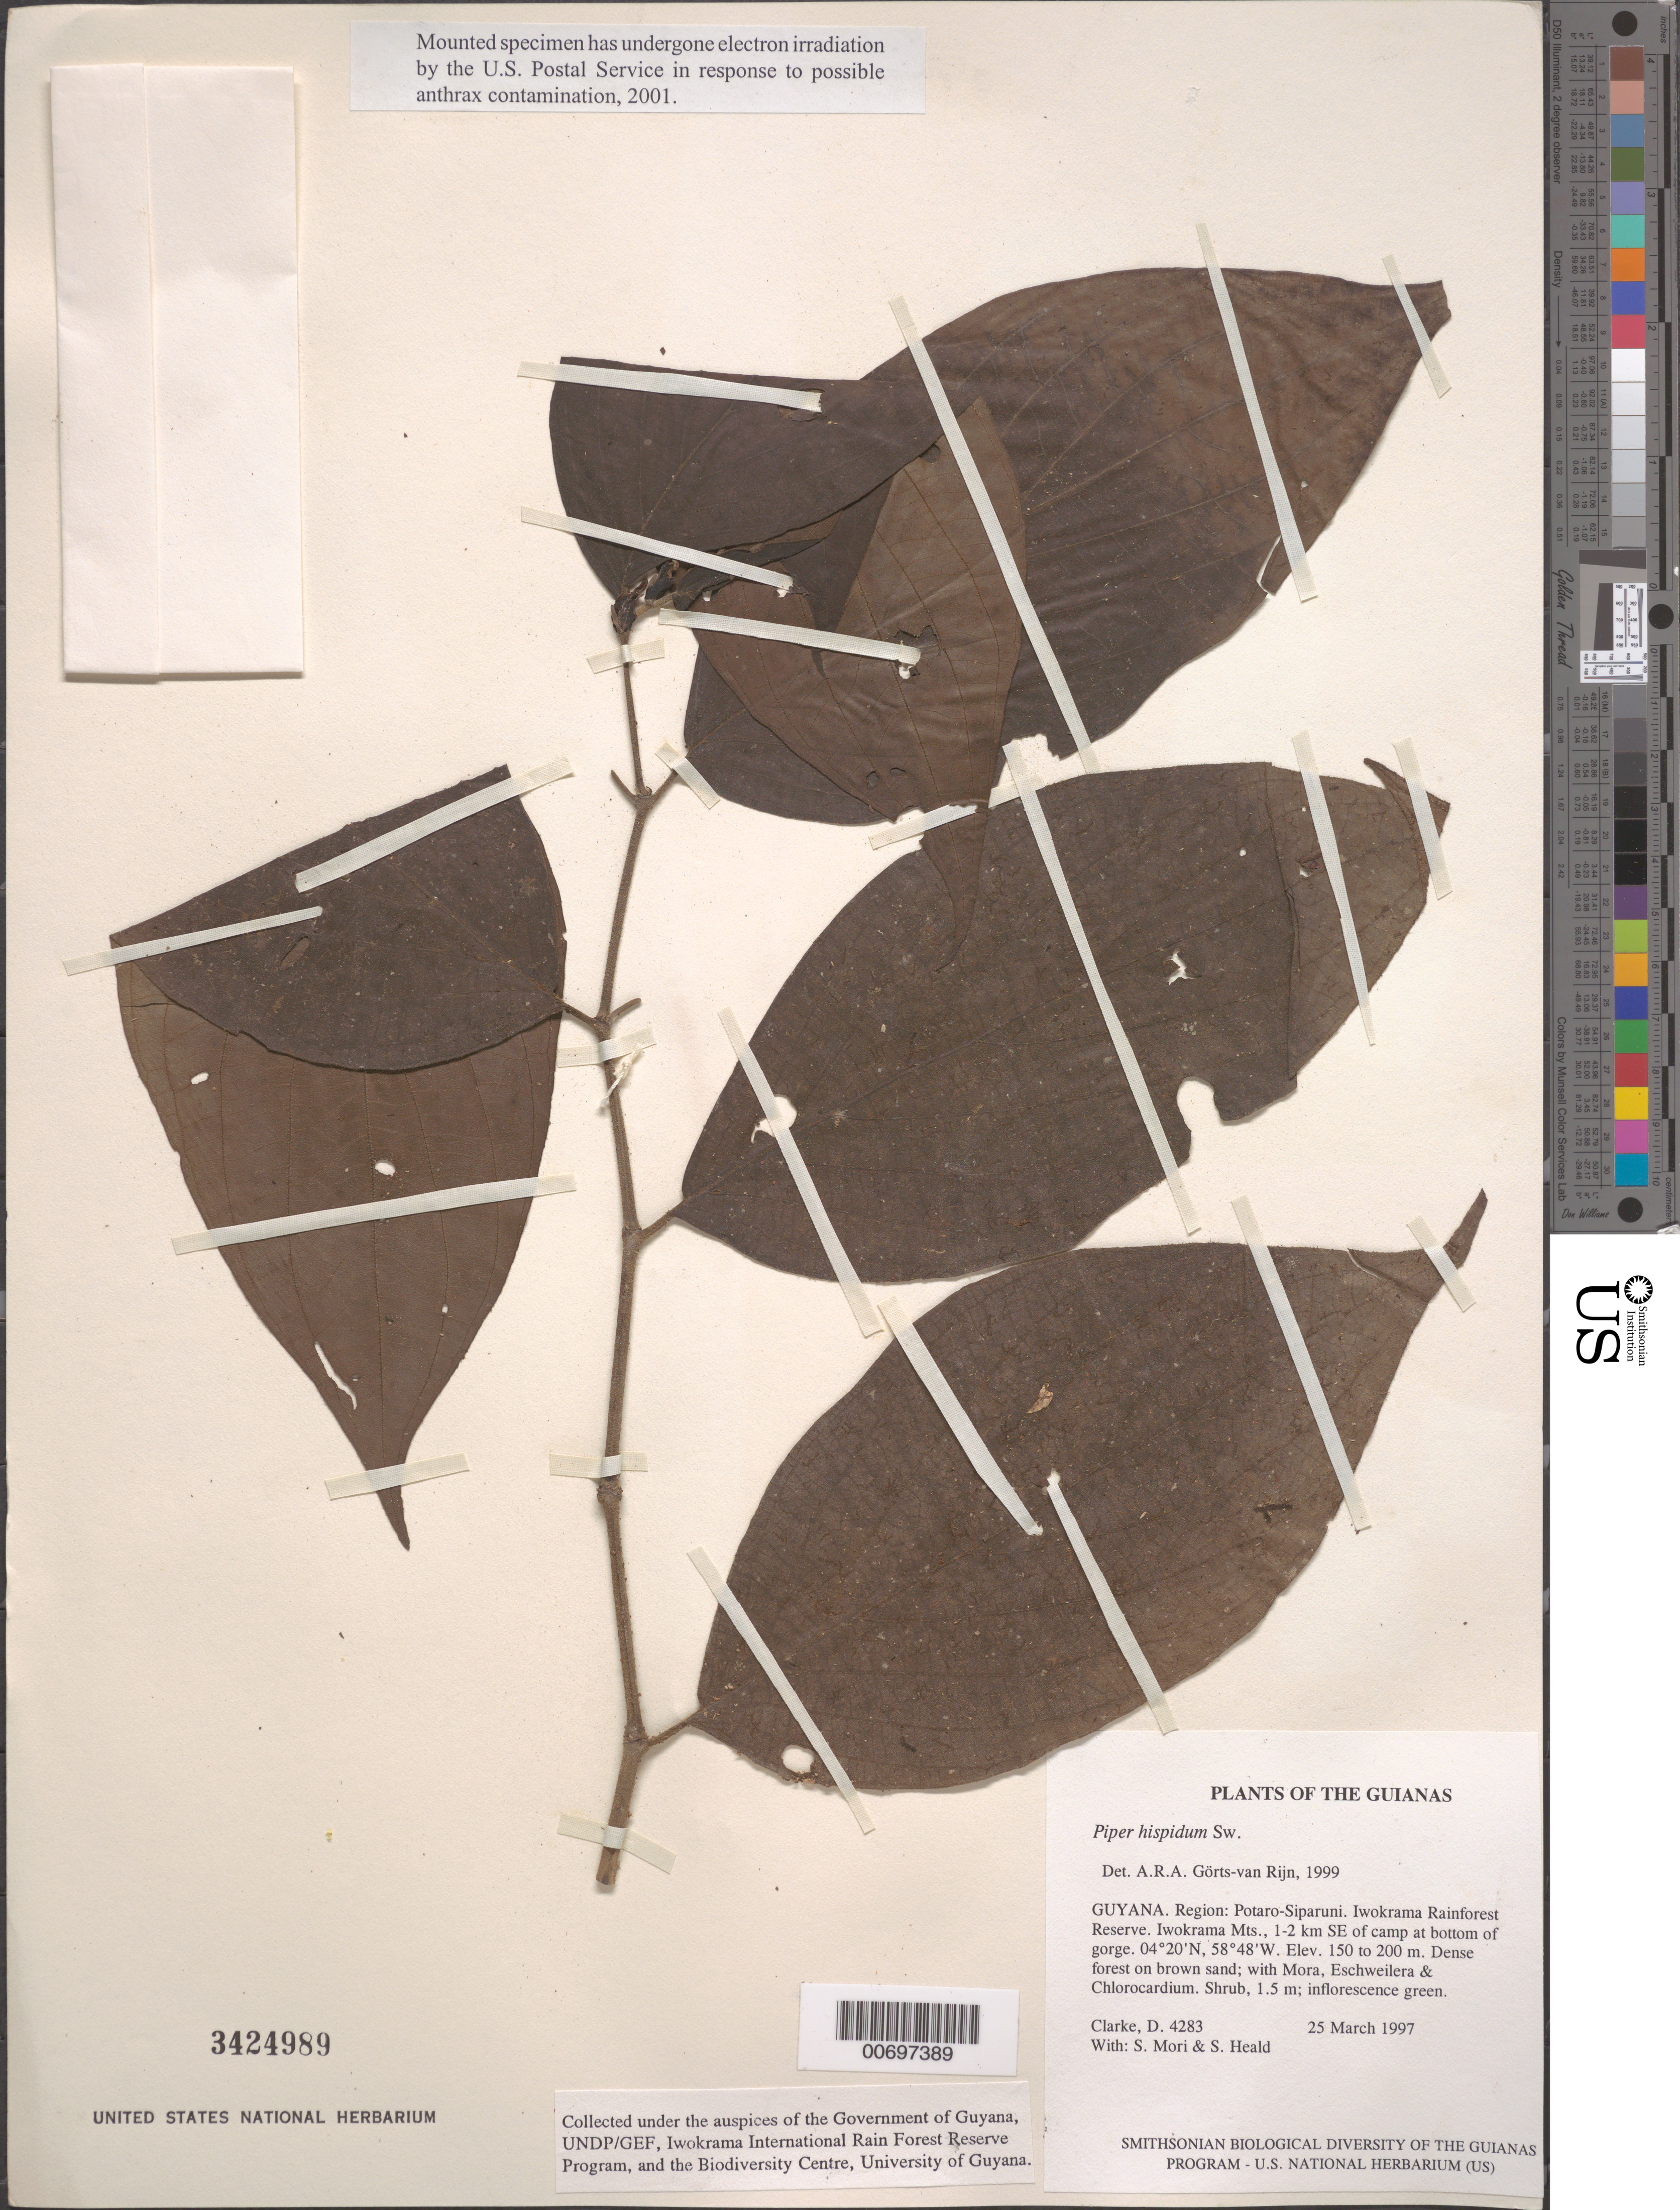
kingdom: Plantae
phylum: Tracheophyta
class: Magnoliopsida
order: Piperales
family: Piperaceae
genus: Piper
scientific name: Piper hispidum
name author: Sw.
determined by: Görts-van Rijn, A. R. A.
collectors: H. D. Clarke, S. Mori & S. Heald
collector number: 4283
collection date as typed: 25 March 1997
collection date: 1997-03-25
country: Guyana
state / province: Potaro-Siparuni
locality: Iwokrama Rainforest Reserve. Iwokrama Mts., 1-2 km SE of camp at bottom of gorge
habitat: Dense forest on brown sand; with Mora, Eschweilera & Chlorocardium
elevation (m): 150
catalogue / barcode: US 3424989